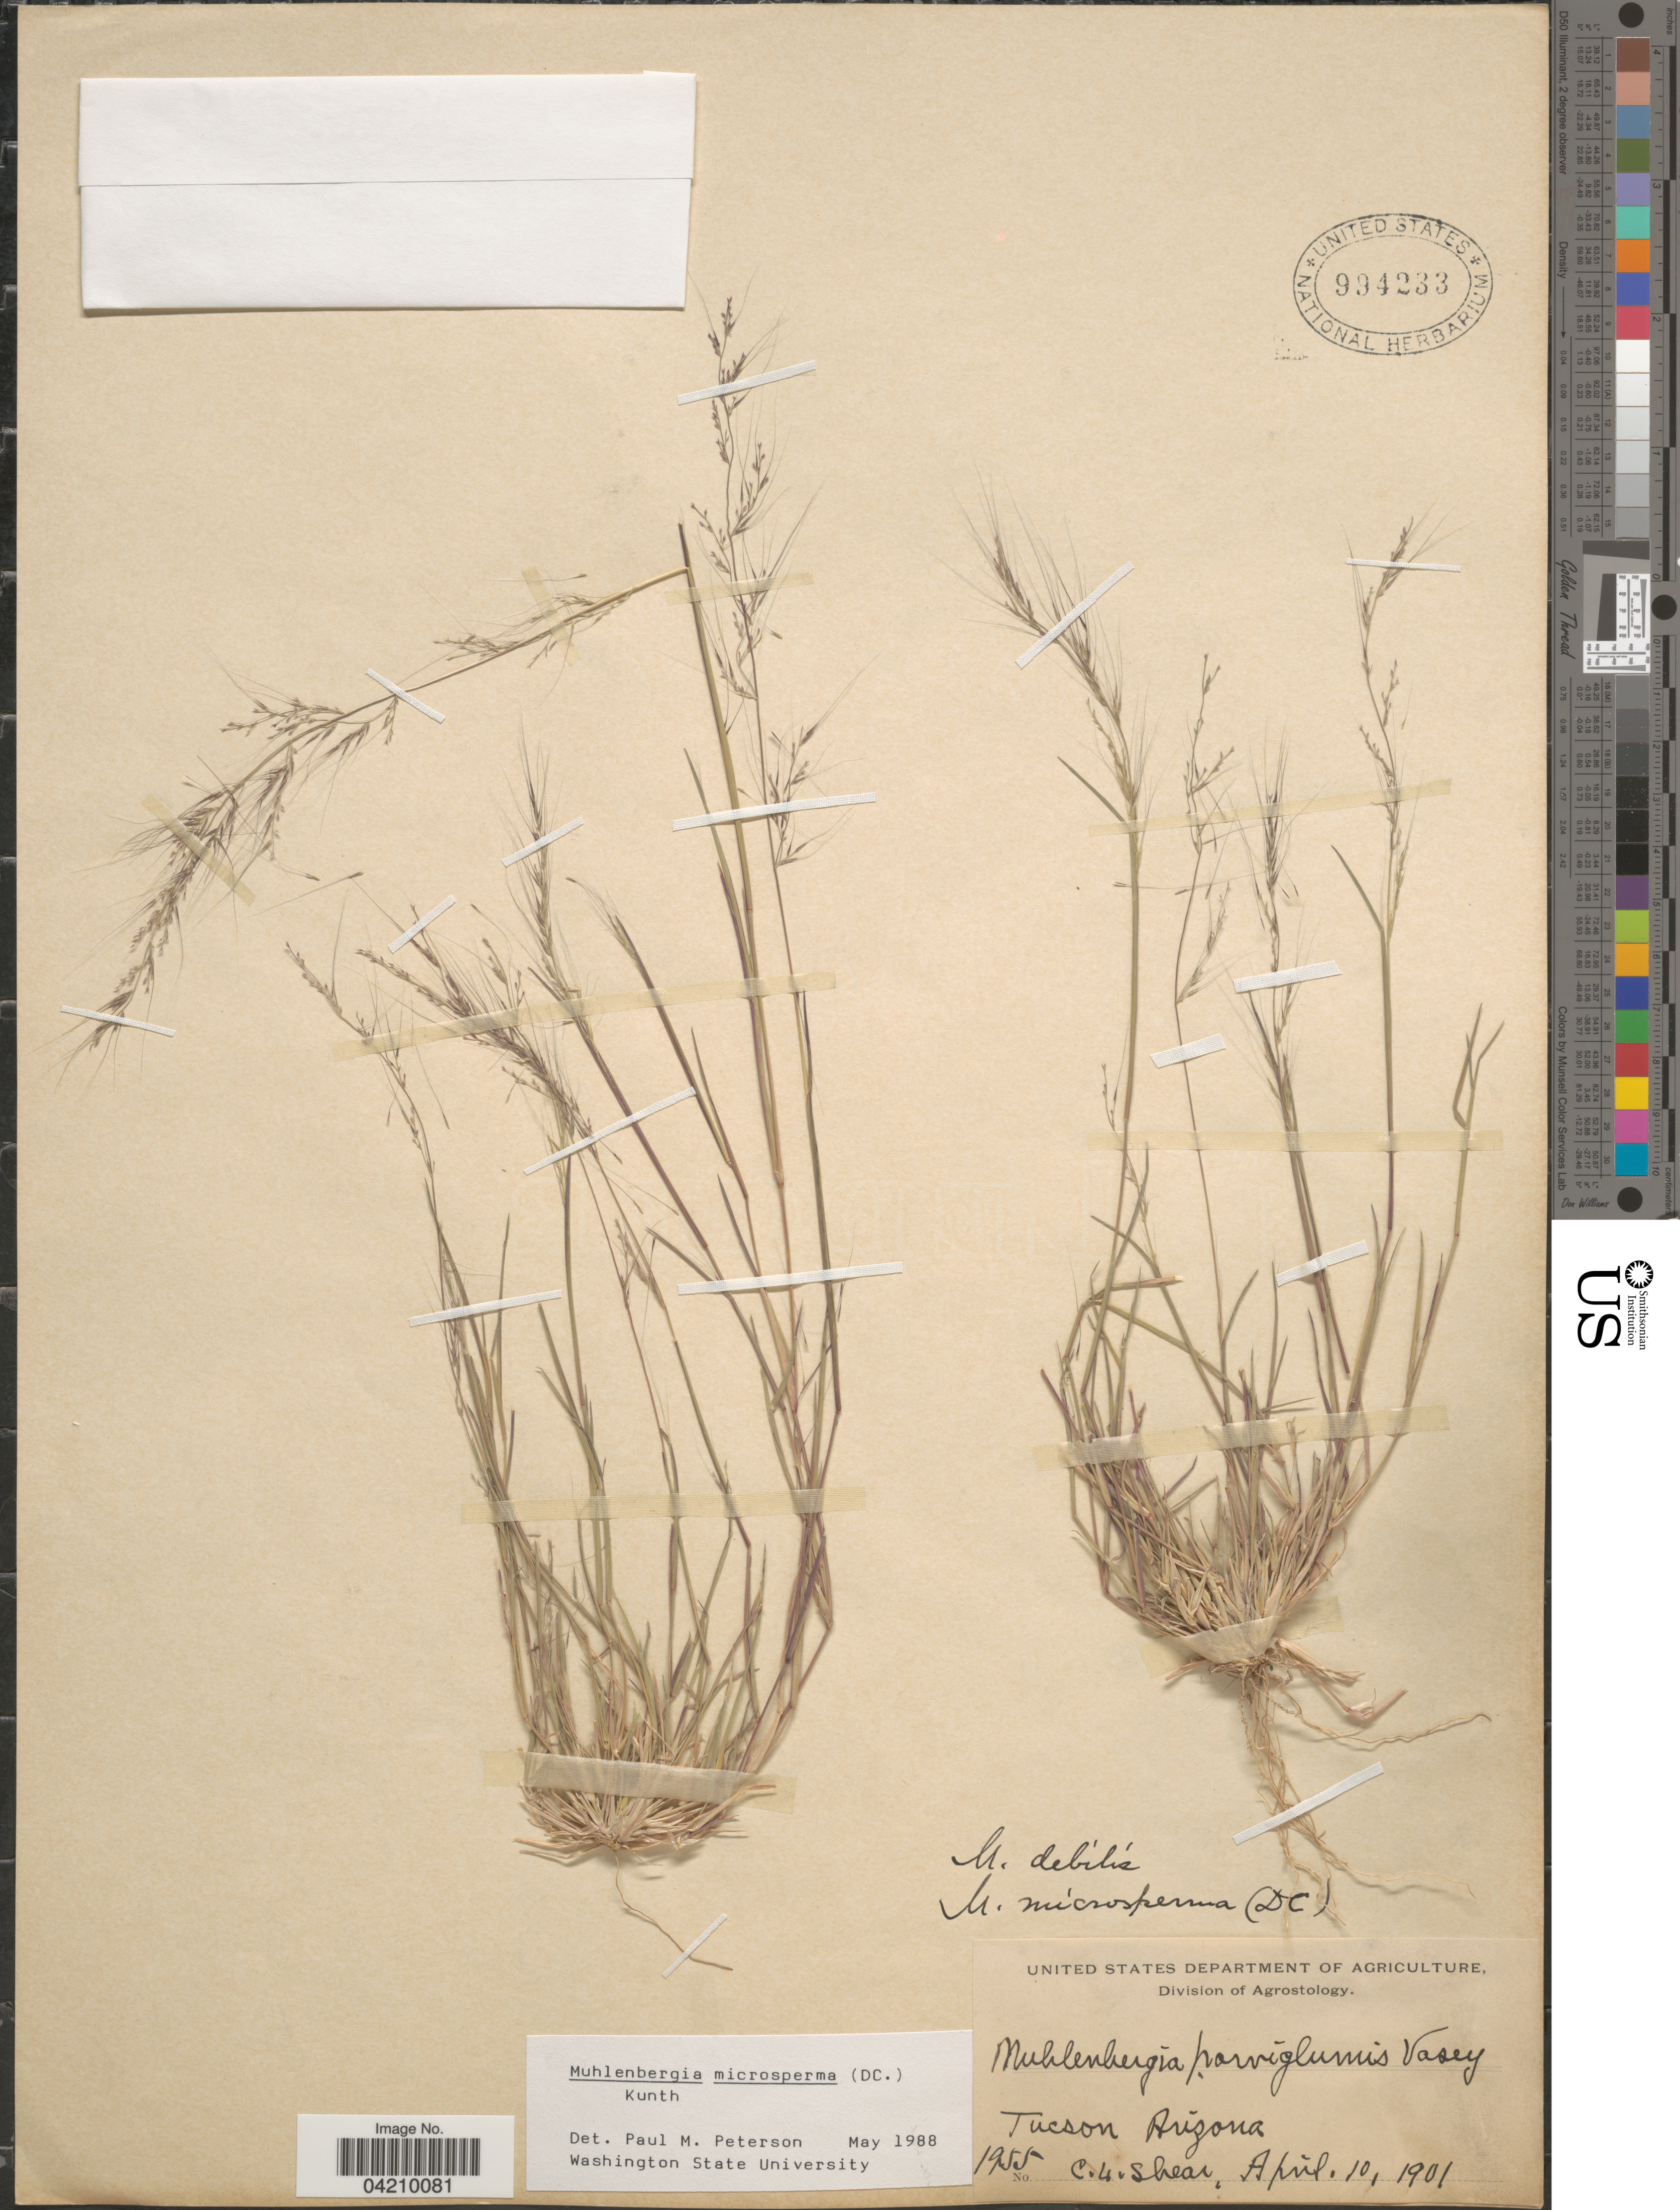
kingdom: Plantae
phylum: Tracheophyta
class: Liliopsida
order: Poales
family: Poaceae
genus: Muhlenbergia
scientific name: Muhlenbergia microsperma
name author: (DC.) Kunth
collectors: C. L. Shear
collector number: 1955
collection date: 1901-04-10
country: United States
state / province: Arizona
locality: Tucson.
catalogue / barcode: US 994233